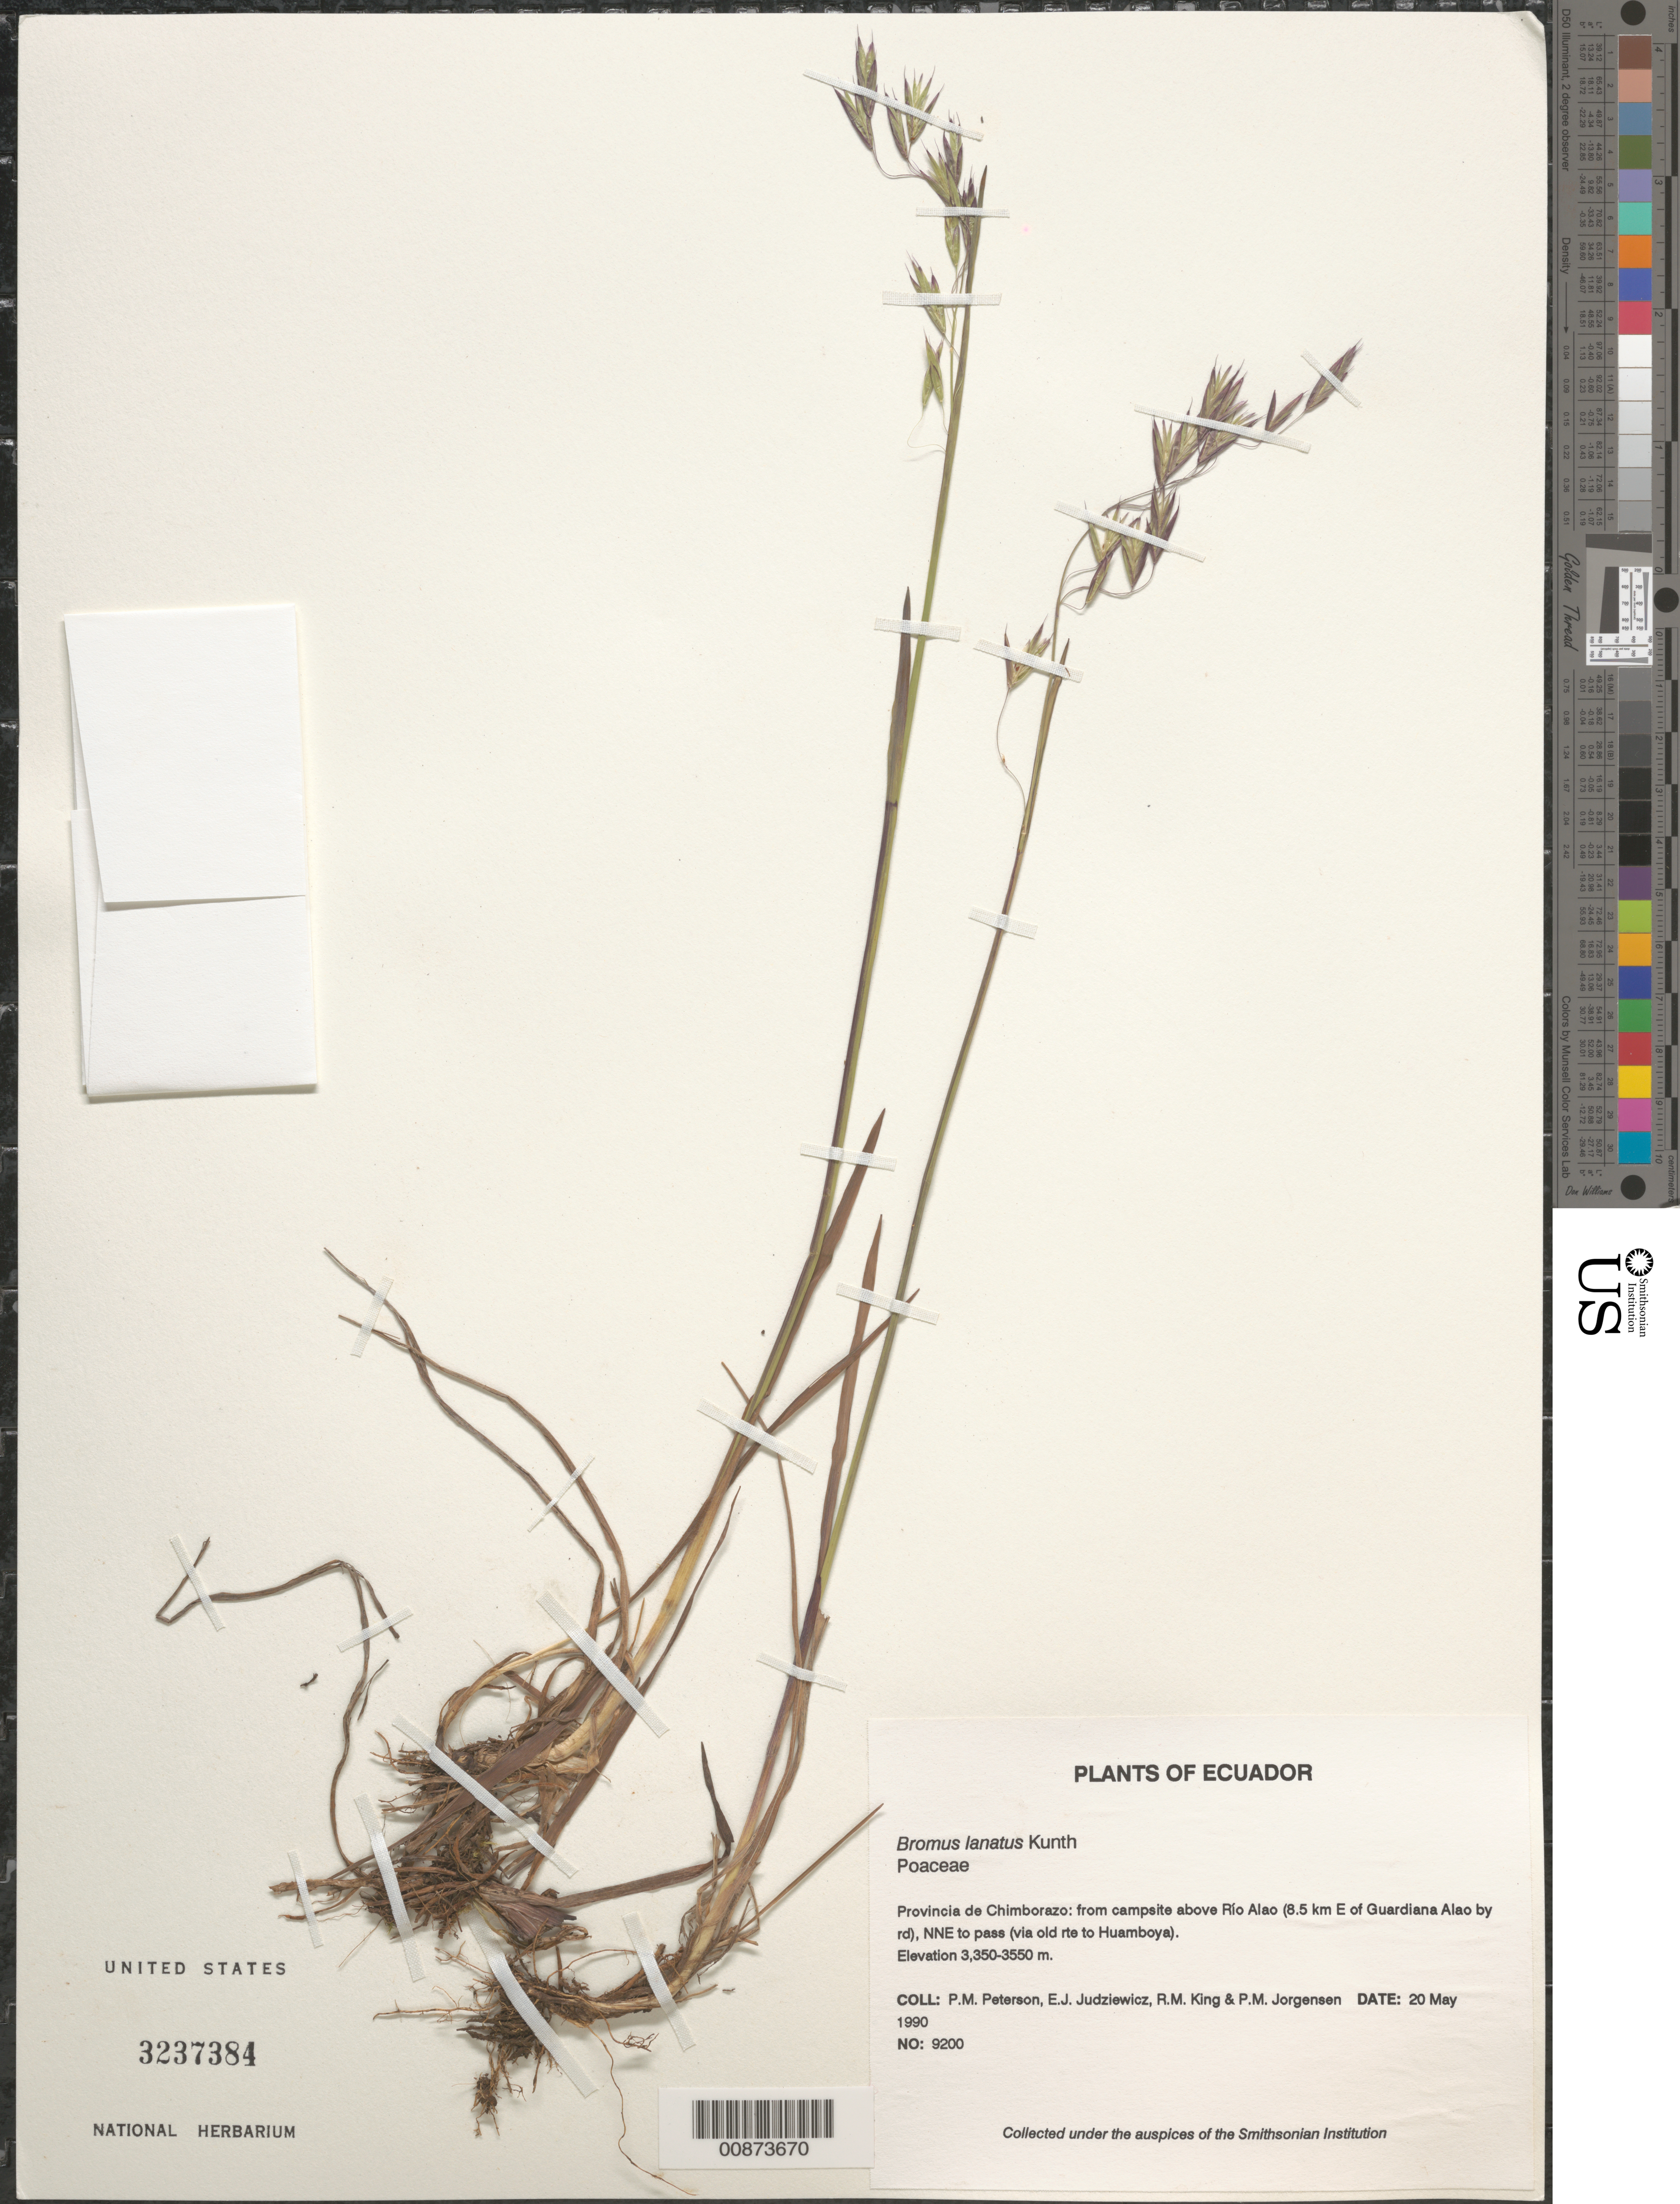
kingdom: Plantae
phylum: Tracheophyta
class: Liliopsida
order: Poales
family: Poaceae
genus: Bromus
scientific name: Bromus lanatus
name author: Kunth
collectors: P. M. Peterson, E. J. Judziewicz, R. M. King & P. M. Jørgensen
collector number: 09200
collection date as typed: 20 May 1990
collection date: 1990-05-20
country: Ecuador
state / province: Chimborazo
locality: from campsite above Río Alao (8.5 km E of Guardiana Alao by rd), NNE to pass (via old rte to Huamboya).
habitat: Elevation 3,350-3550 m.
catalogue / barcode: US 3237384